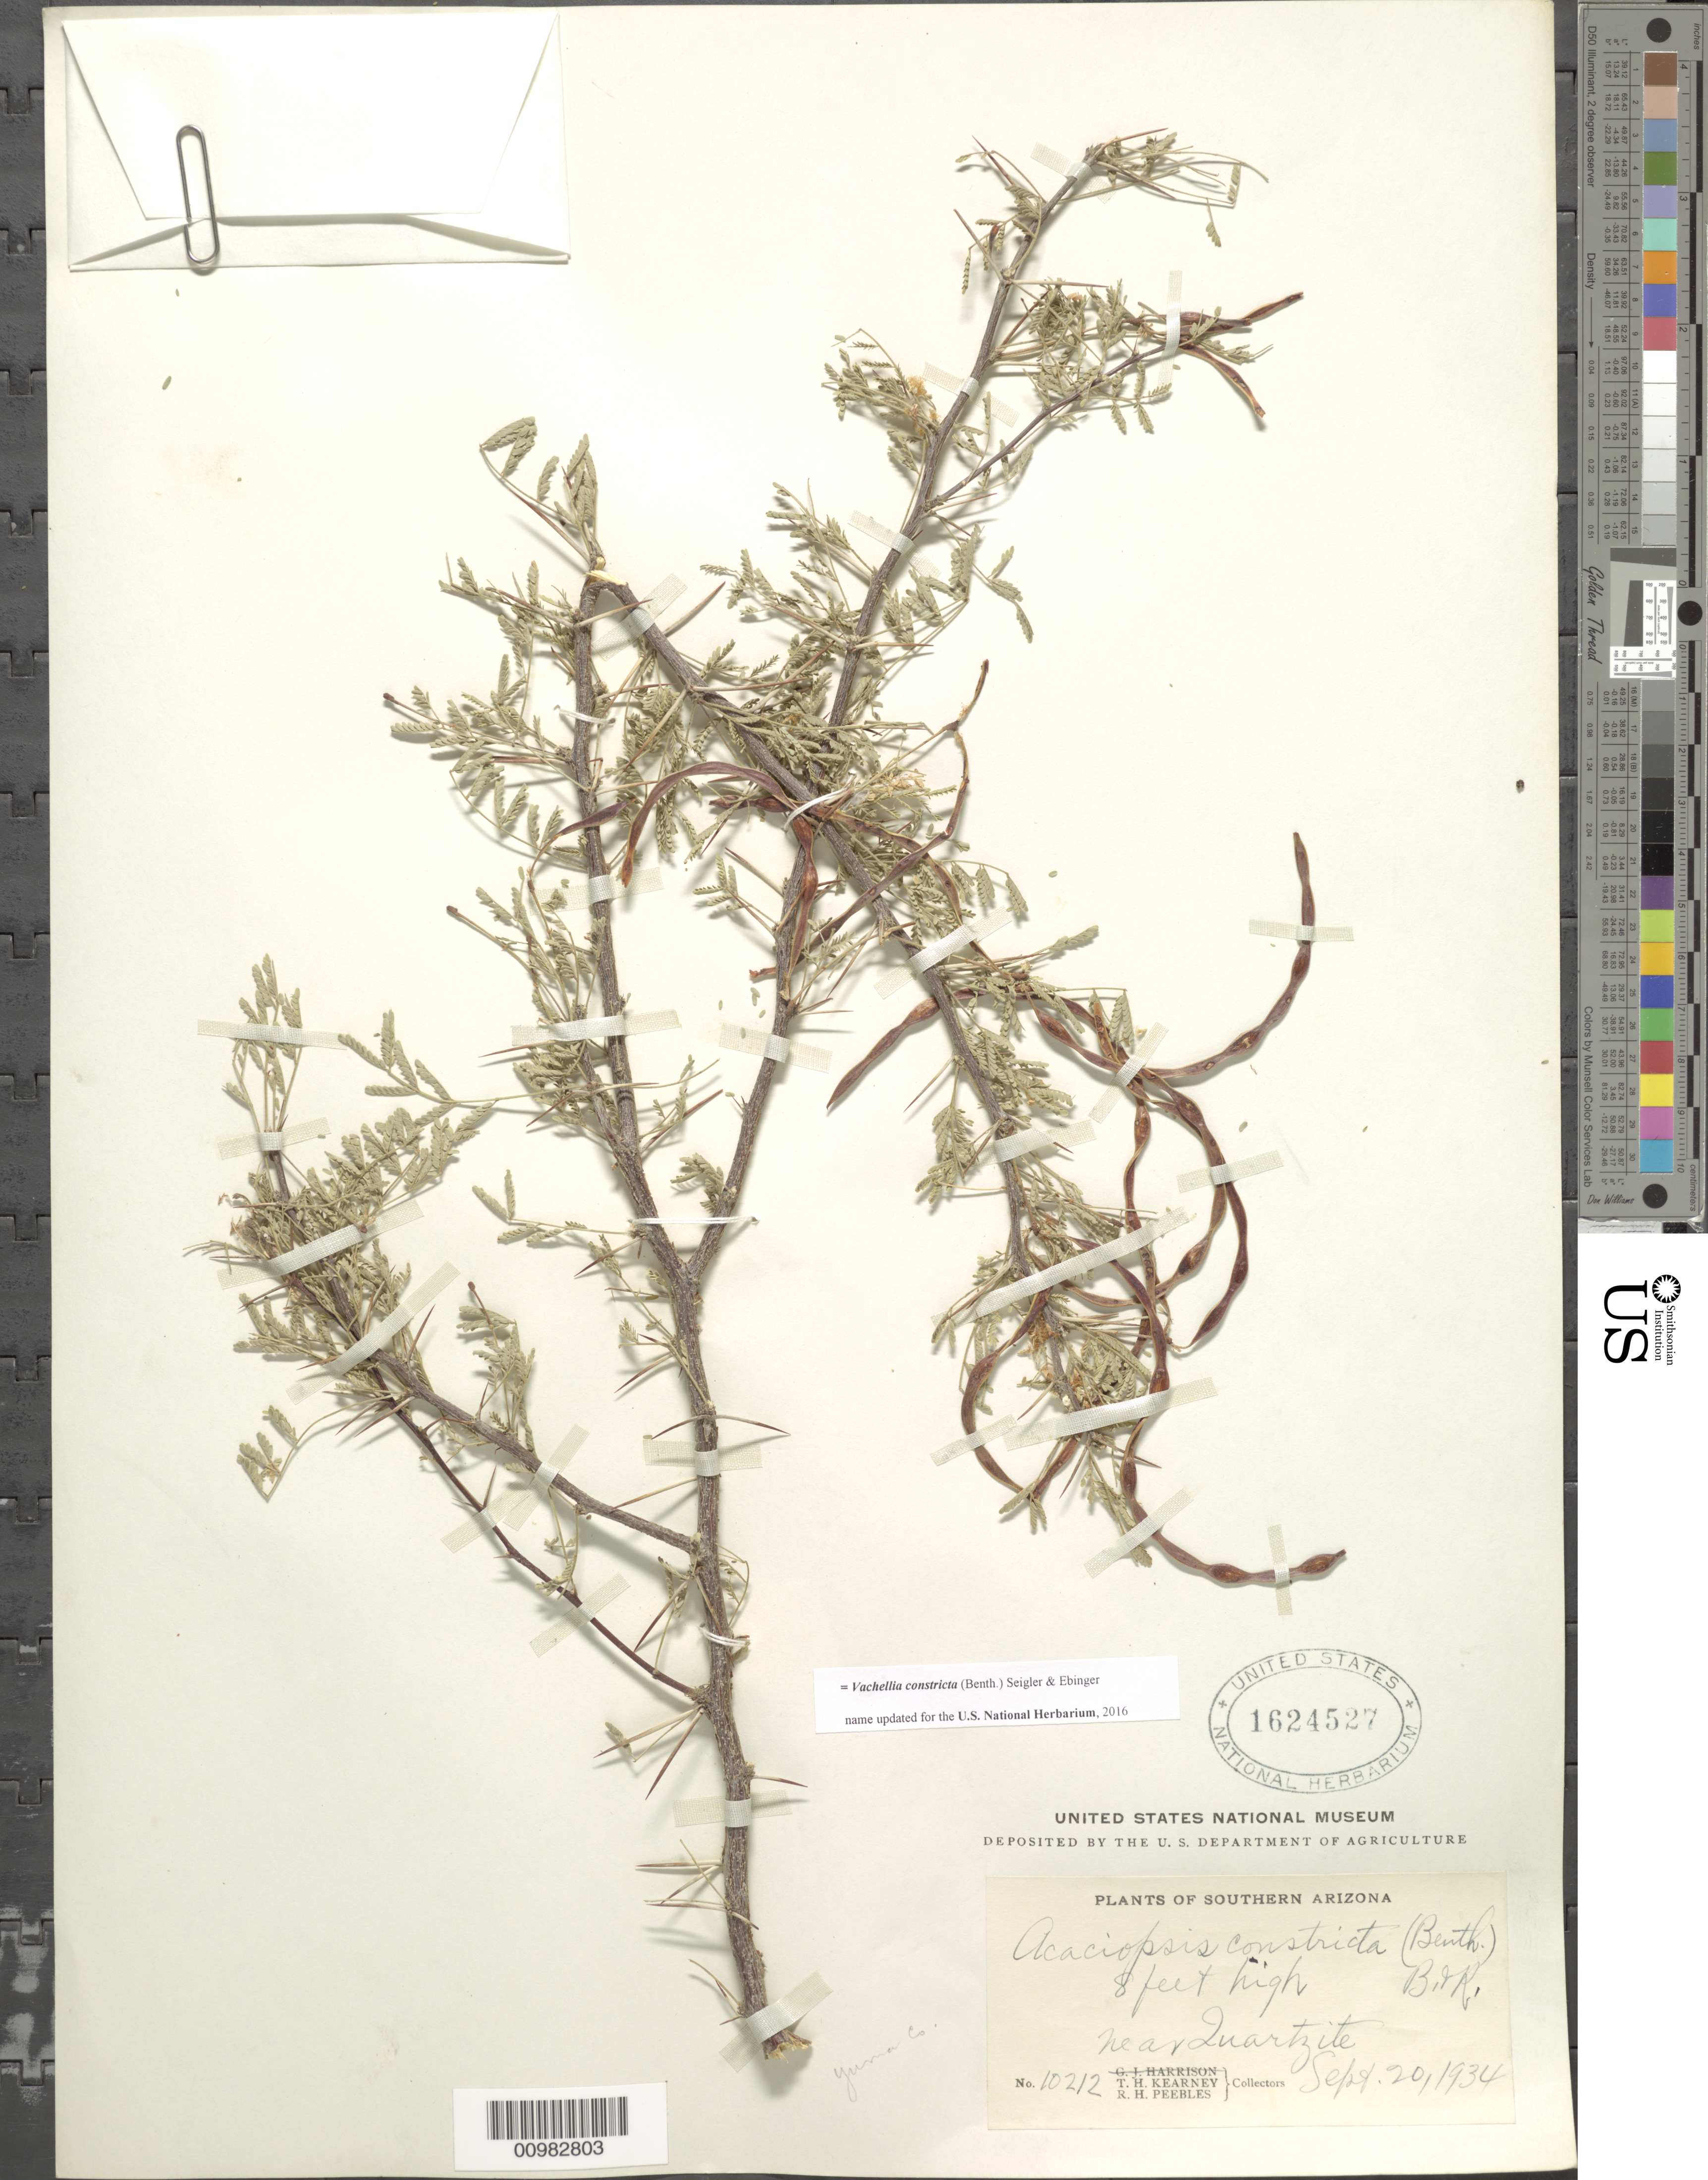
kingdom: Plantae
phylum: Tracheophyta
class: Magnoliopsida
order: Fabales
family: Fabaceae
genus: Vachellia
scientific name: Vachellia constricta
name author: (Benth.) Seigler & Ebinger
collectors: T. H. Kearney & R. H. Peebles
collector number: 10212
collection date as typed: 20 Sep 1934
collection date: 1934-09-20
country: United States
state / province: Arizona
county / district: Yuma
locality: Near Quartzsite.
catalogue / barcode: US 1624527